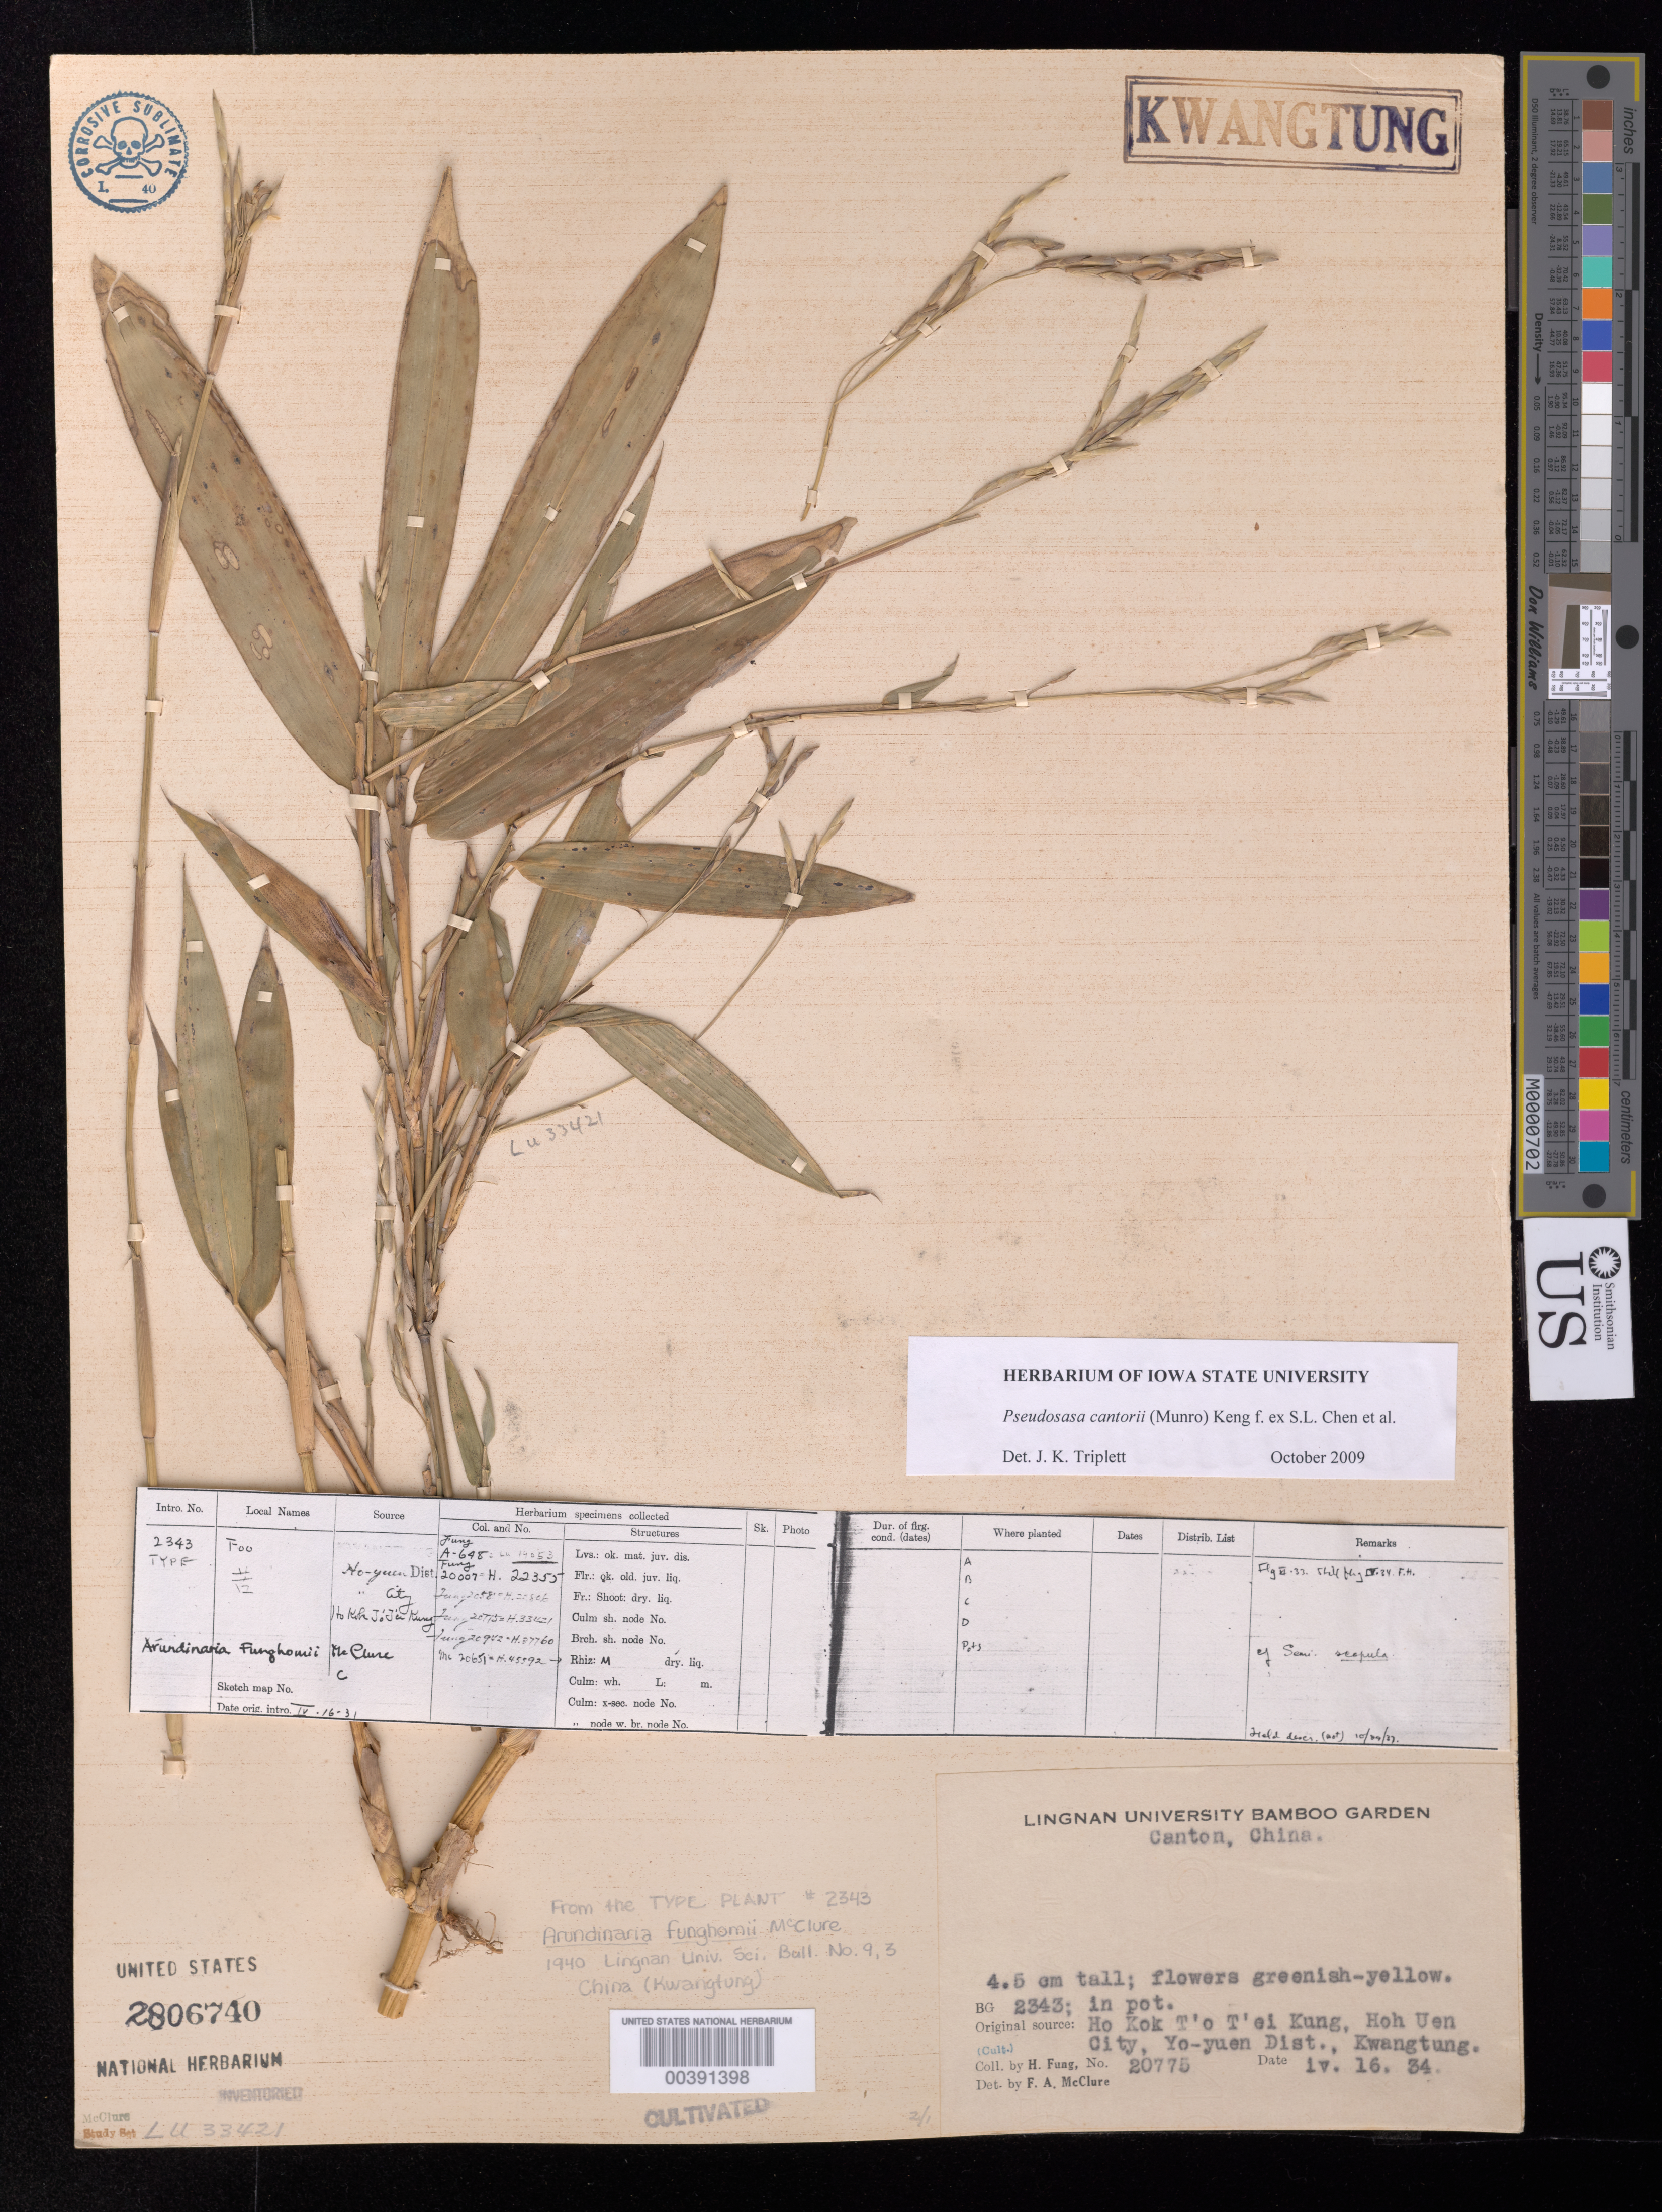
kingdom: Plantae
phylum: Tracheophyta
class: Liliopsida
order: Poales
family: Poaceae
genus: Pseudosasa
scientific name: Pseudosasa cantorii (Munro) Keng f. ex S.L. Chen et al.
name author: (Munro) Keng f. ex S.L. Chen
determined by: Triplett, J. K.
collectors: H. L. Fung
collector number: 20775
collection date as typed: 16 Apr 1934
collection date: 1934-04-16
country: China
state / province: Guangdong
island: Honam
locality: Lingnan univ. bg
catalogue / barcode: US 2806740